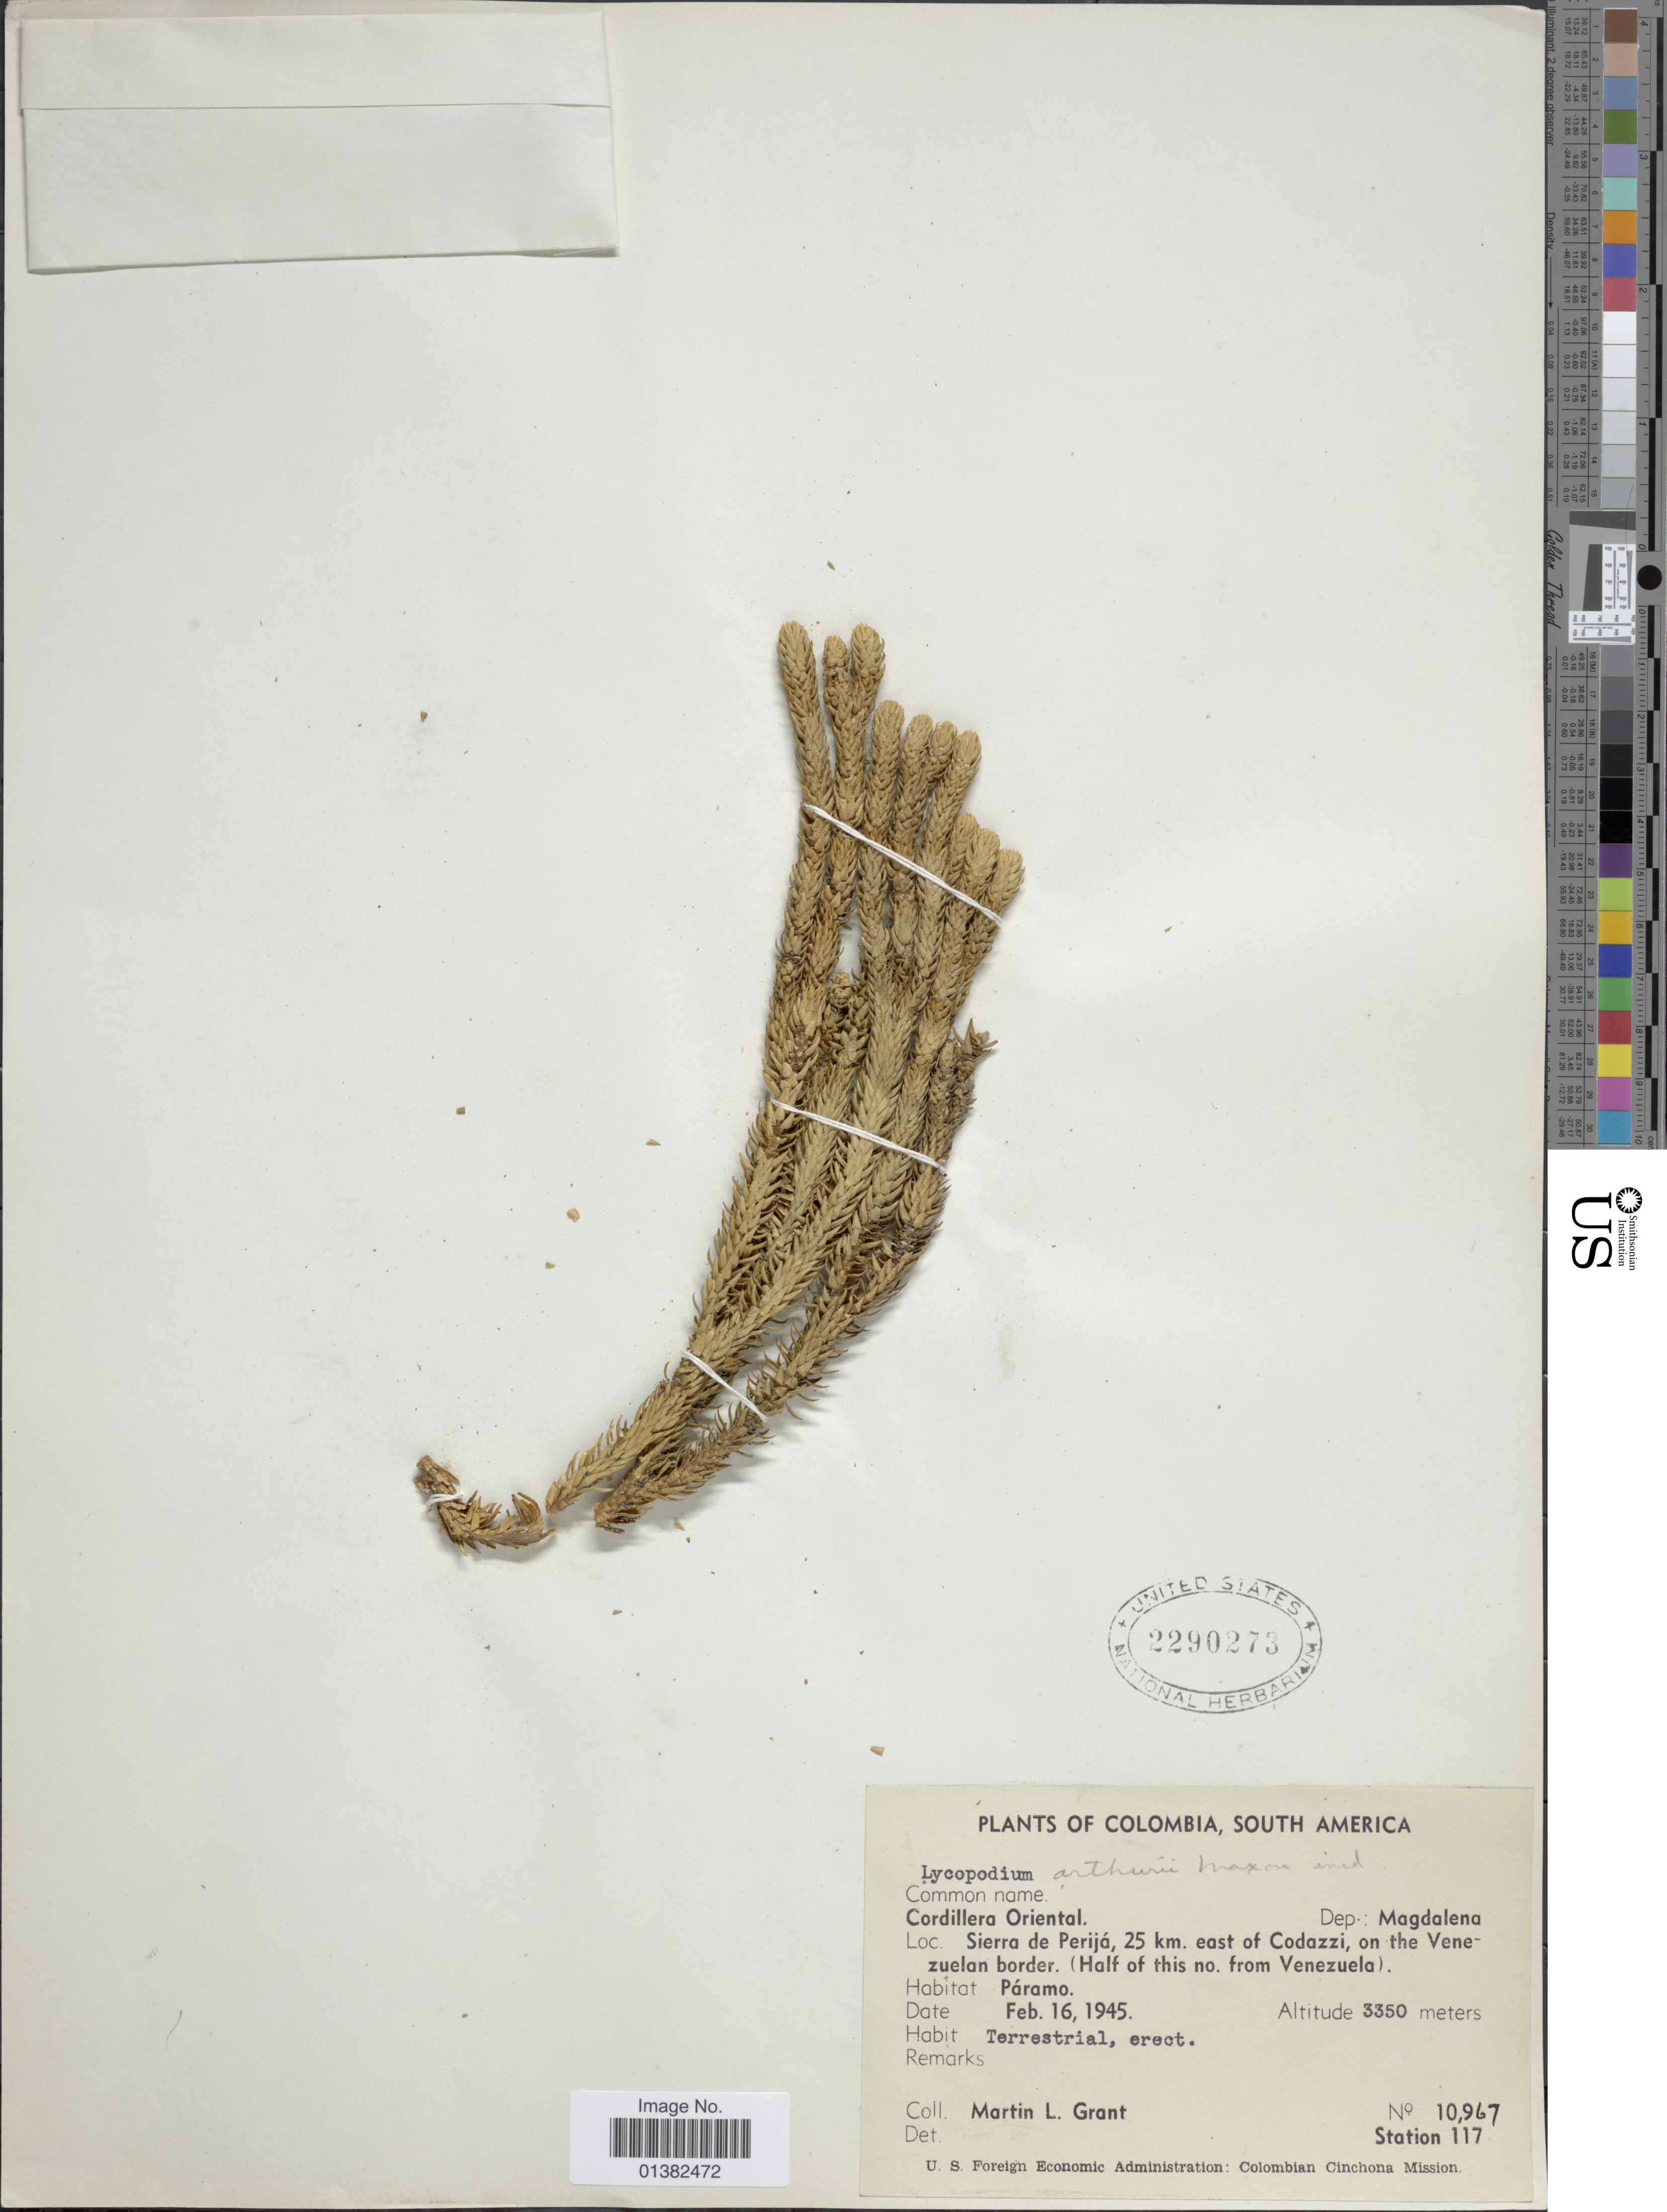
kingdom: Plantae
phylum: Tracheophyta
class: Lycopodiopsida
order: Lycopodiales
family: Lycopodiaceae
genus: Phlegmariurus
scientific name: Phlegmariurus ocananus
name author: (Herter) B. Øllg.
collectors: M. L. Grant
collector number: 10967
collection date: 1945-02-16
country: Colombia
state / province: Magdalena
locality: Cordillera Oriental, Sierra de Perijá, 25 km. east of Codazzi, on the Venezuelan border. Páramo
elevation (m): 3350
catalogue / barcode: US 2290273